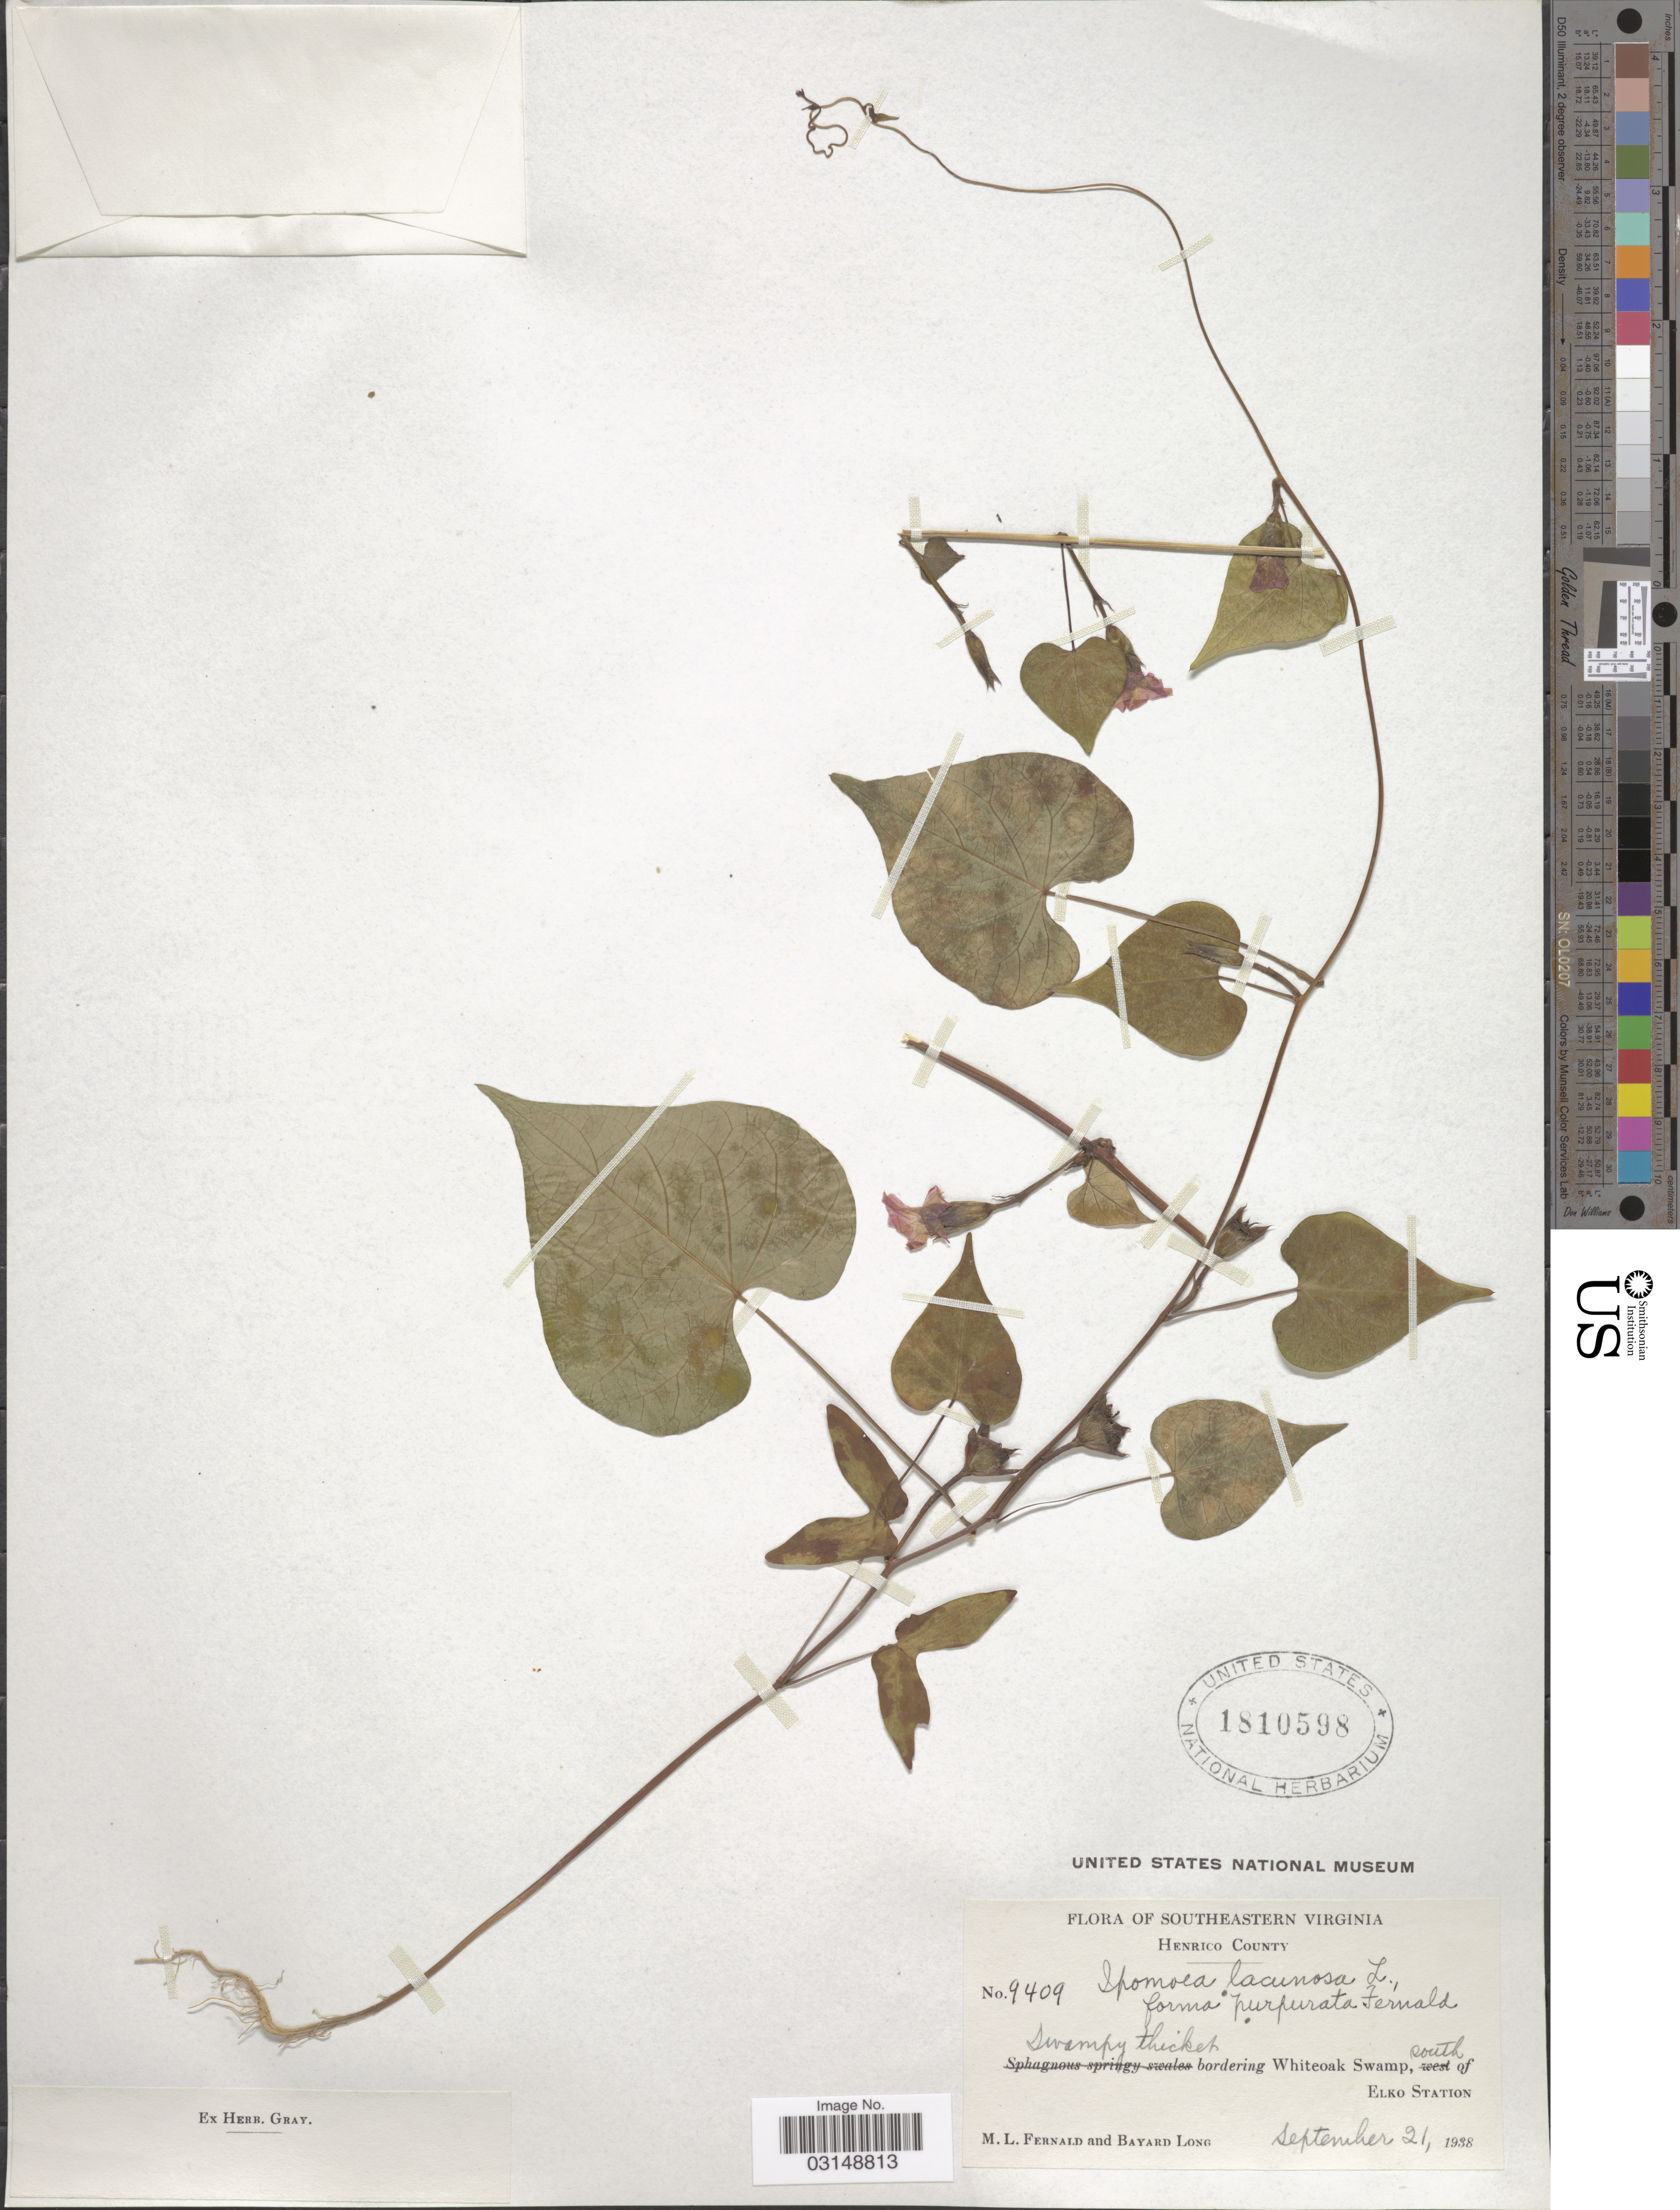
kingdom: Plantae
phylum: Tracheophyta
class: Magnoliopsida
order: Solanales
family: Convolvulaceae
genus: Ipomoea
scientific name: Ipomoea lacunosa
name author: L.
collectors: M. L. Fernald & B. Long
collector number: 9409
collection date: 1938-09-21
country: United States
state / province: Virginia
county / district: Henrico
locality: Southeastern Virginia. Henrico County. Swampy thicket bordering Whiteoak Swamp, south of Elko Station.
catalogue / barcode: US 1810598